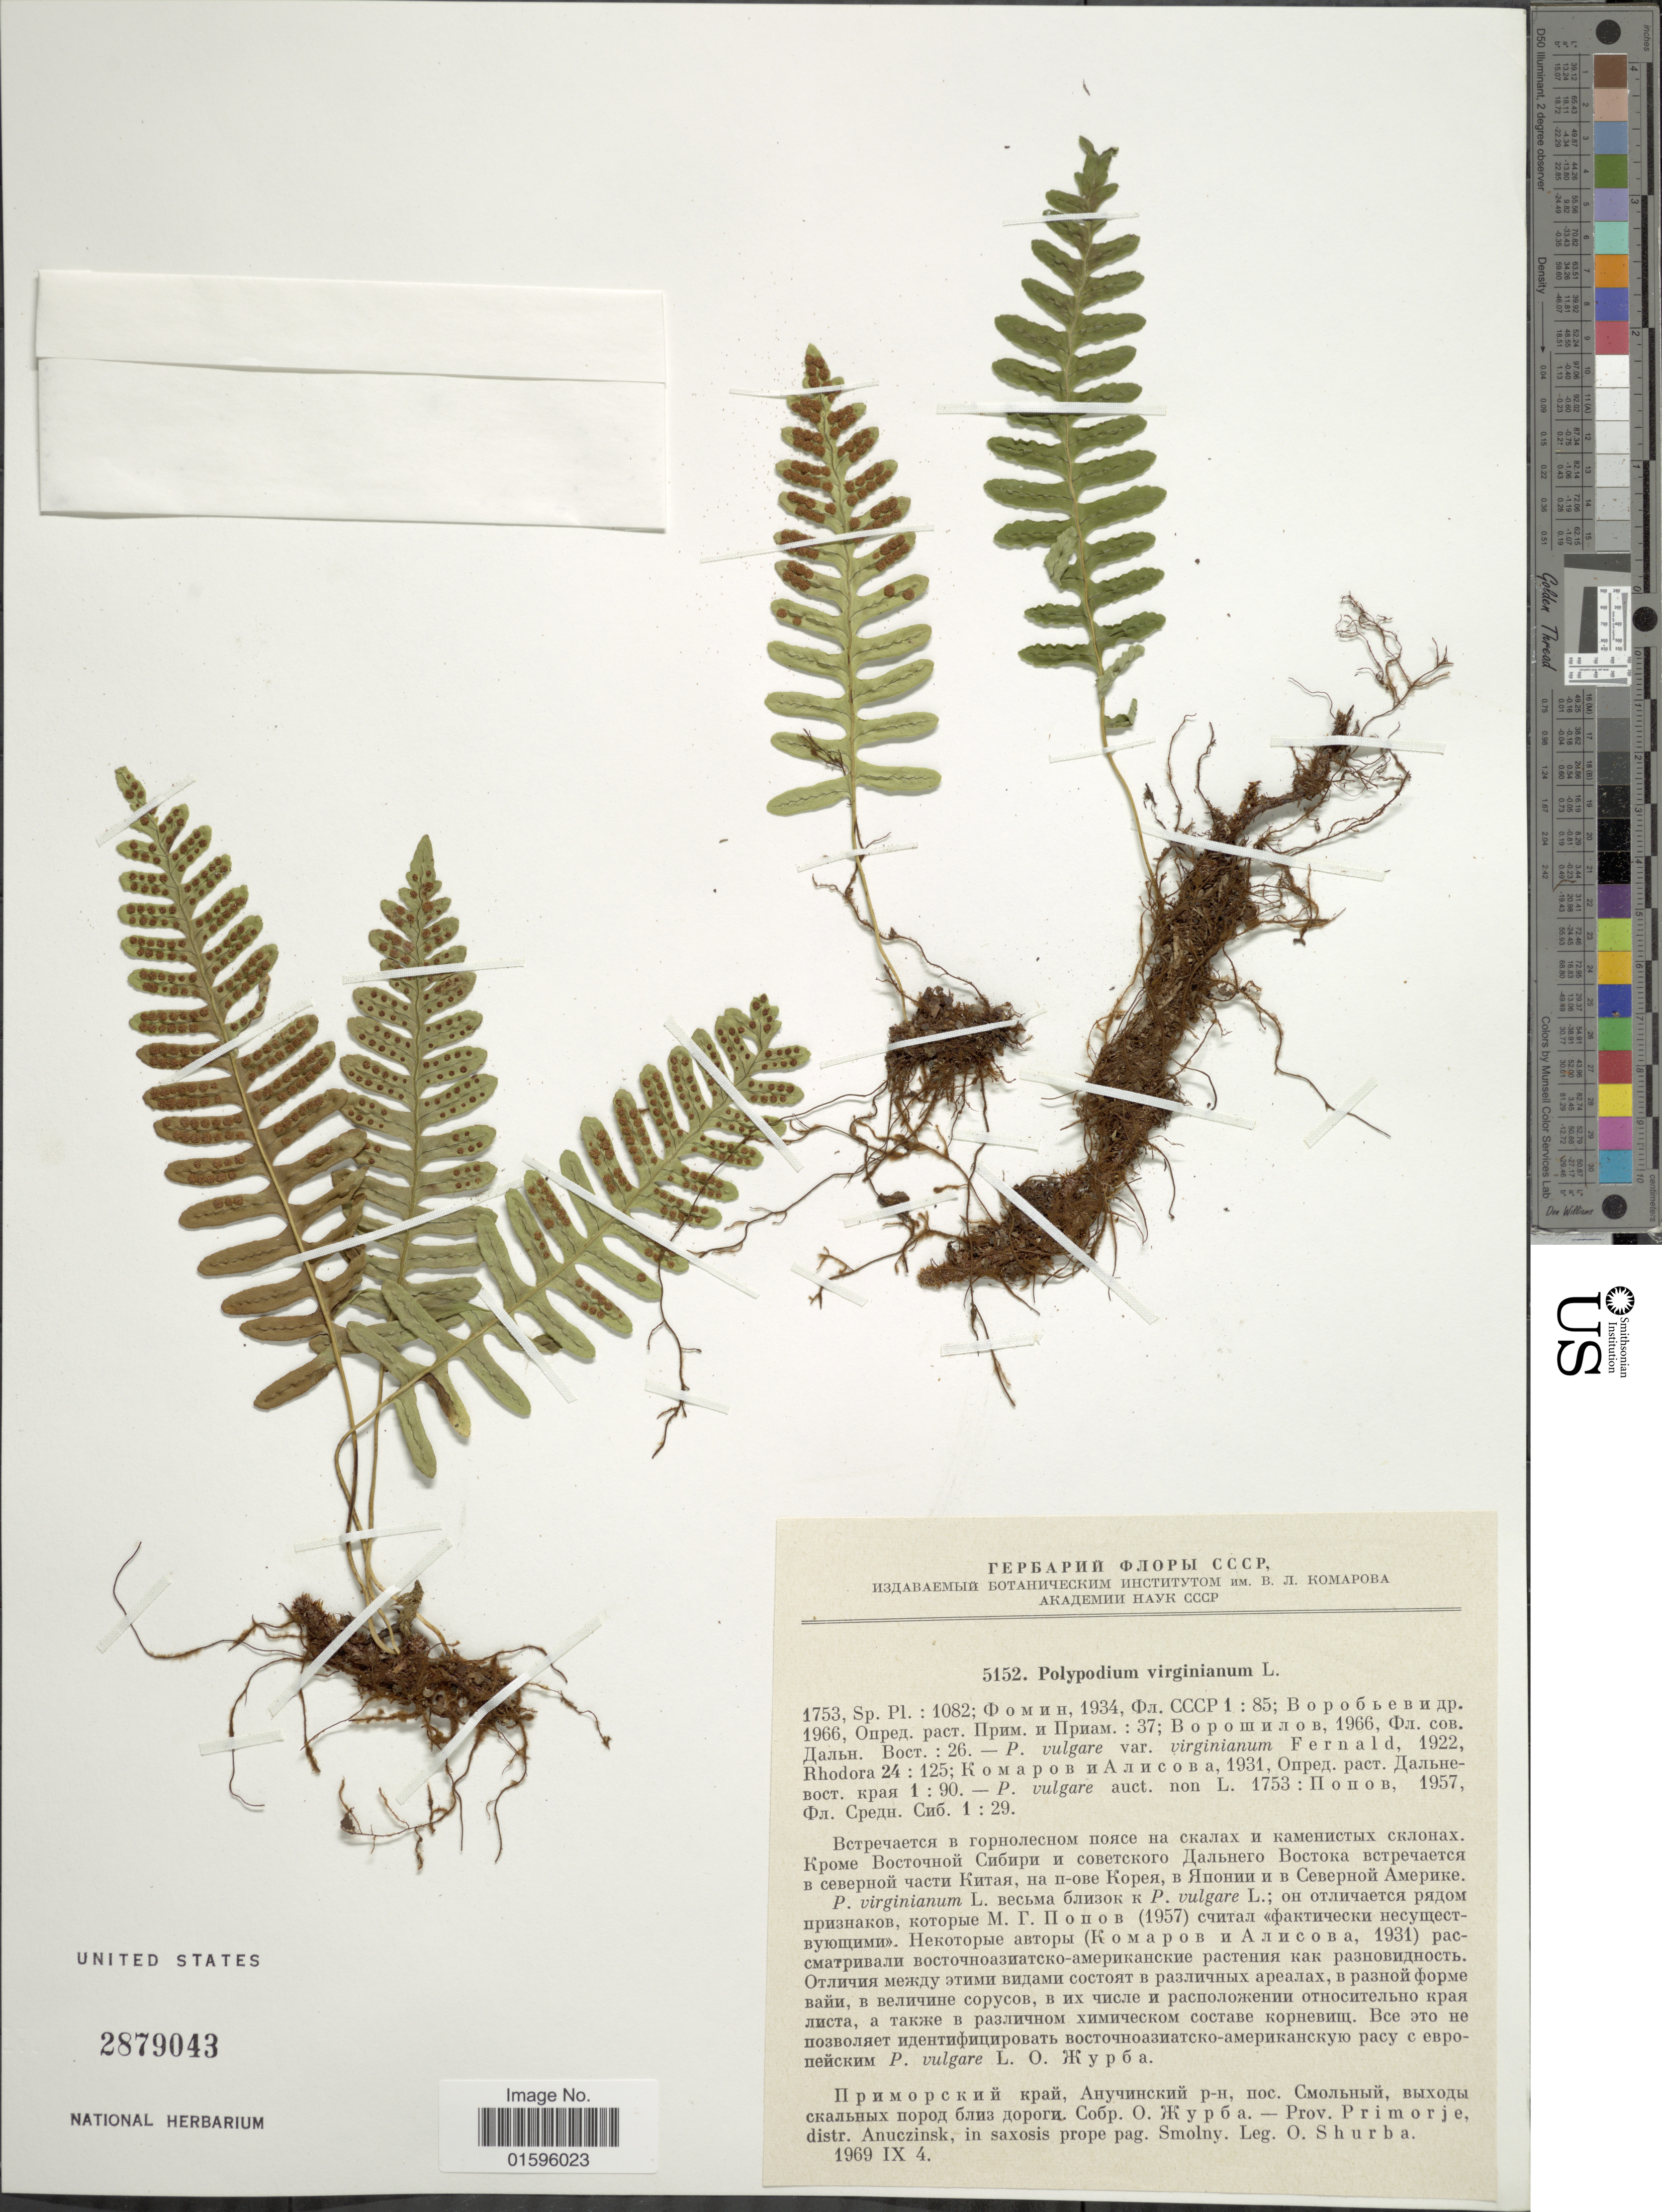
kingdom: Plantae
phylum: Tracheophyta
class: Polypodiopsida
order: Polypodiales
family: Polypodiaceae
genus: Polypodium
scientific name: Polypodium vulgare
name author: L.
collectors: O. Shurba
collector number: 1753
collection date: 1969-09-04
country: Russian Federation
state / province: Primorsky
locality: Prov. Primorje, distr. Anuczinsk, in saxosis prope pag. Smolny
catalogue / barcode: US 2879043